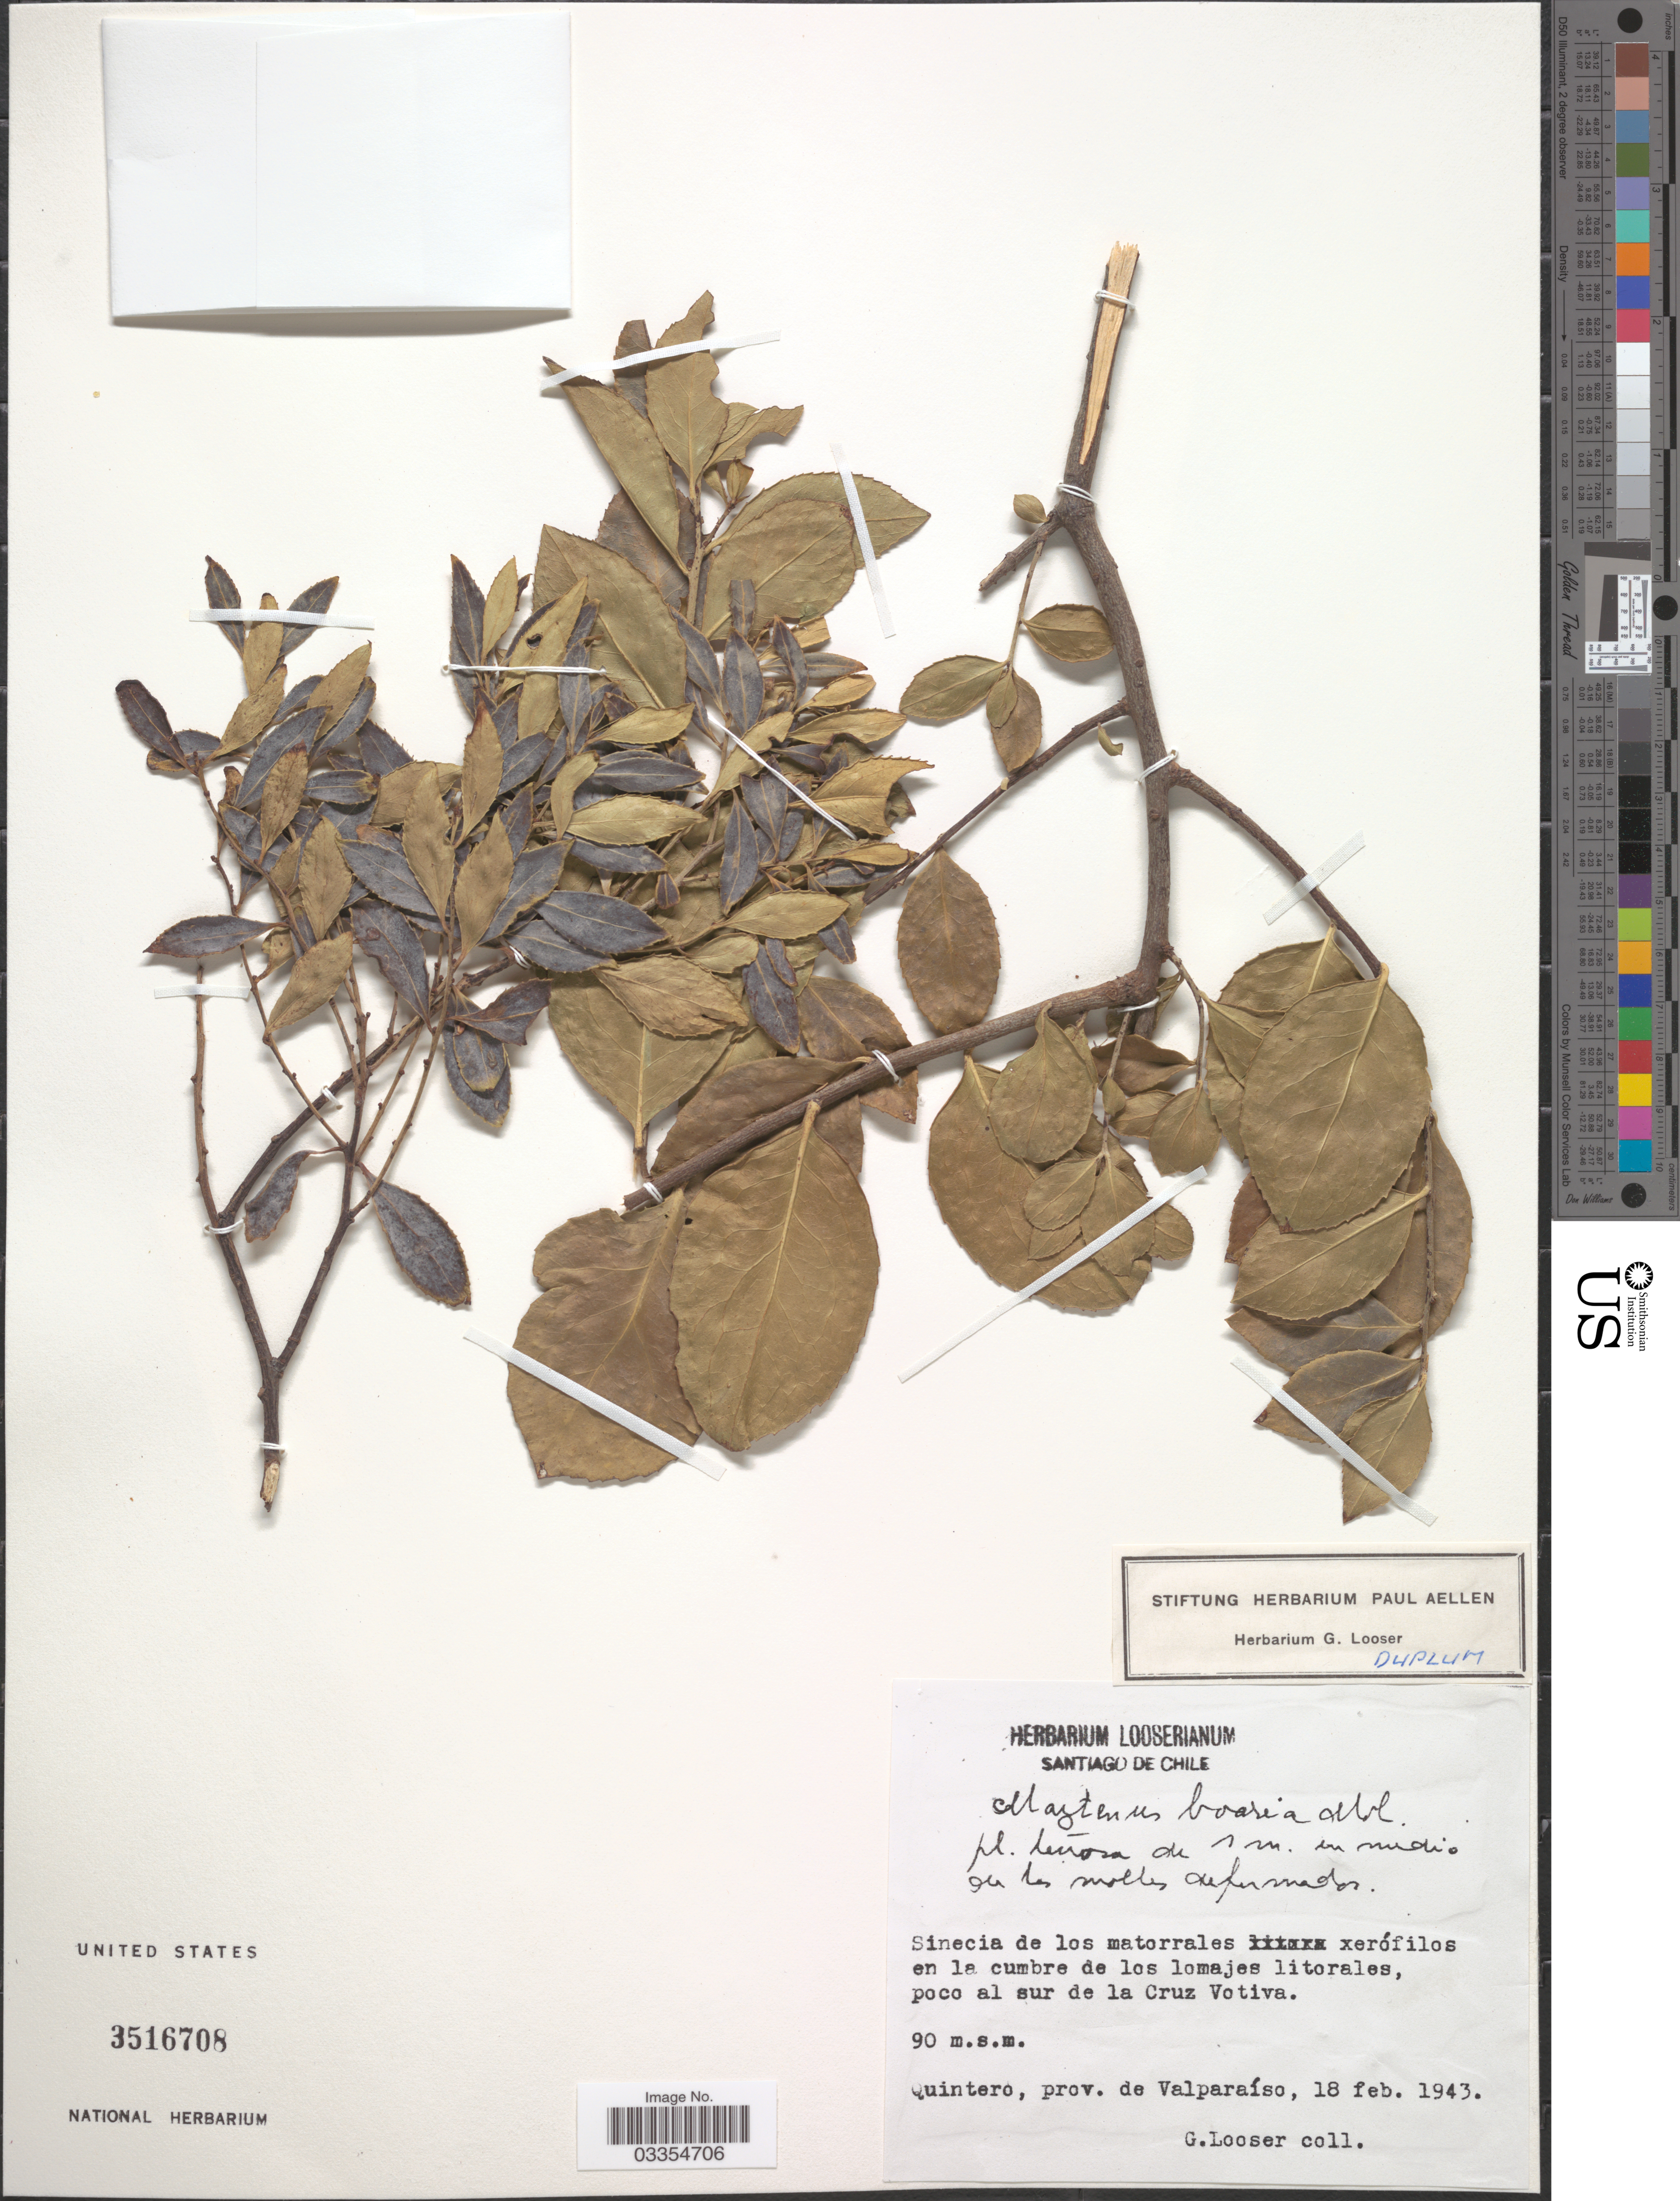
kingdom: Plantae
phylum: Tracheophyta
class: Magnoliopsida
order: Celastrales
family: Celastraceae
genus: Maytenus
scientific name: Maytenus boaria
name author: Molina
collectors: G. Looser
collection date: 1943-02-18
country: Chile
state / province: Valparaíso (V)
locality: Poco al sur de la Cruz Votiva. Quintero, prov. de Valparaíso.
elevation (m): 90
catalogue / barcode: US 3516708